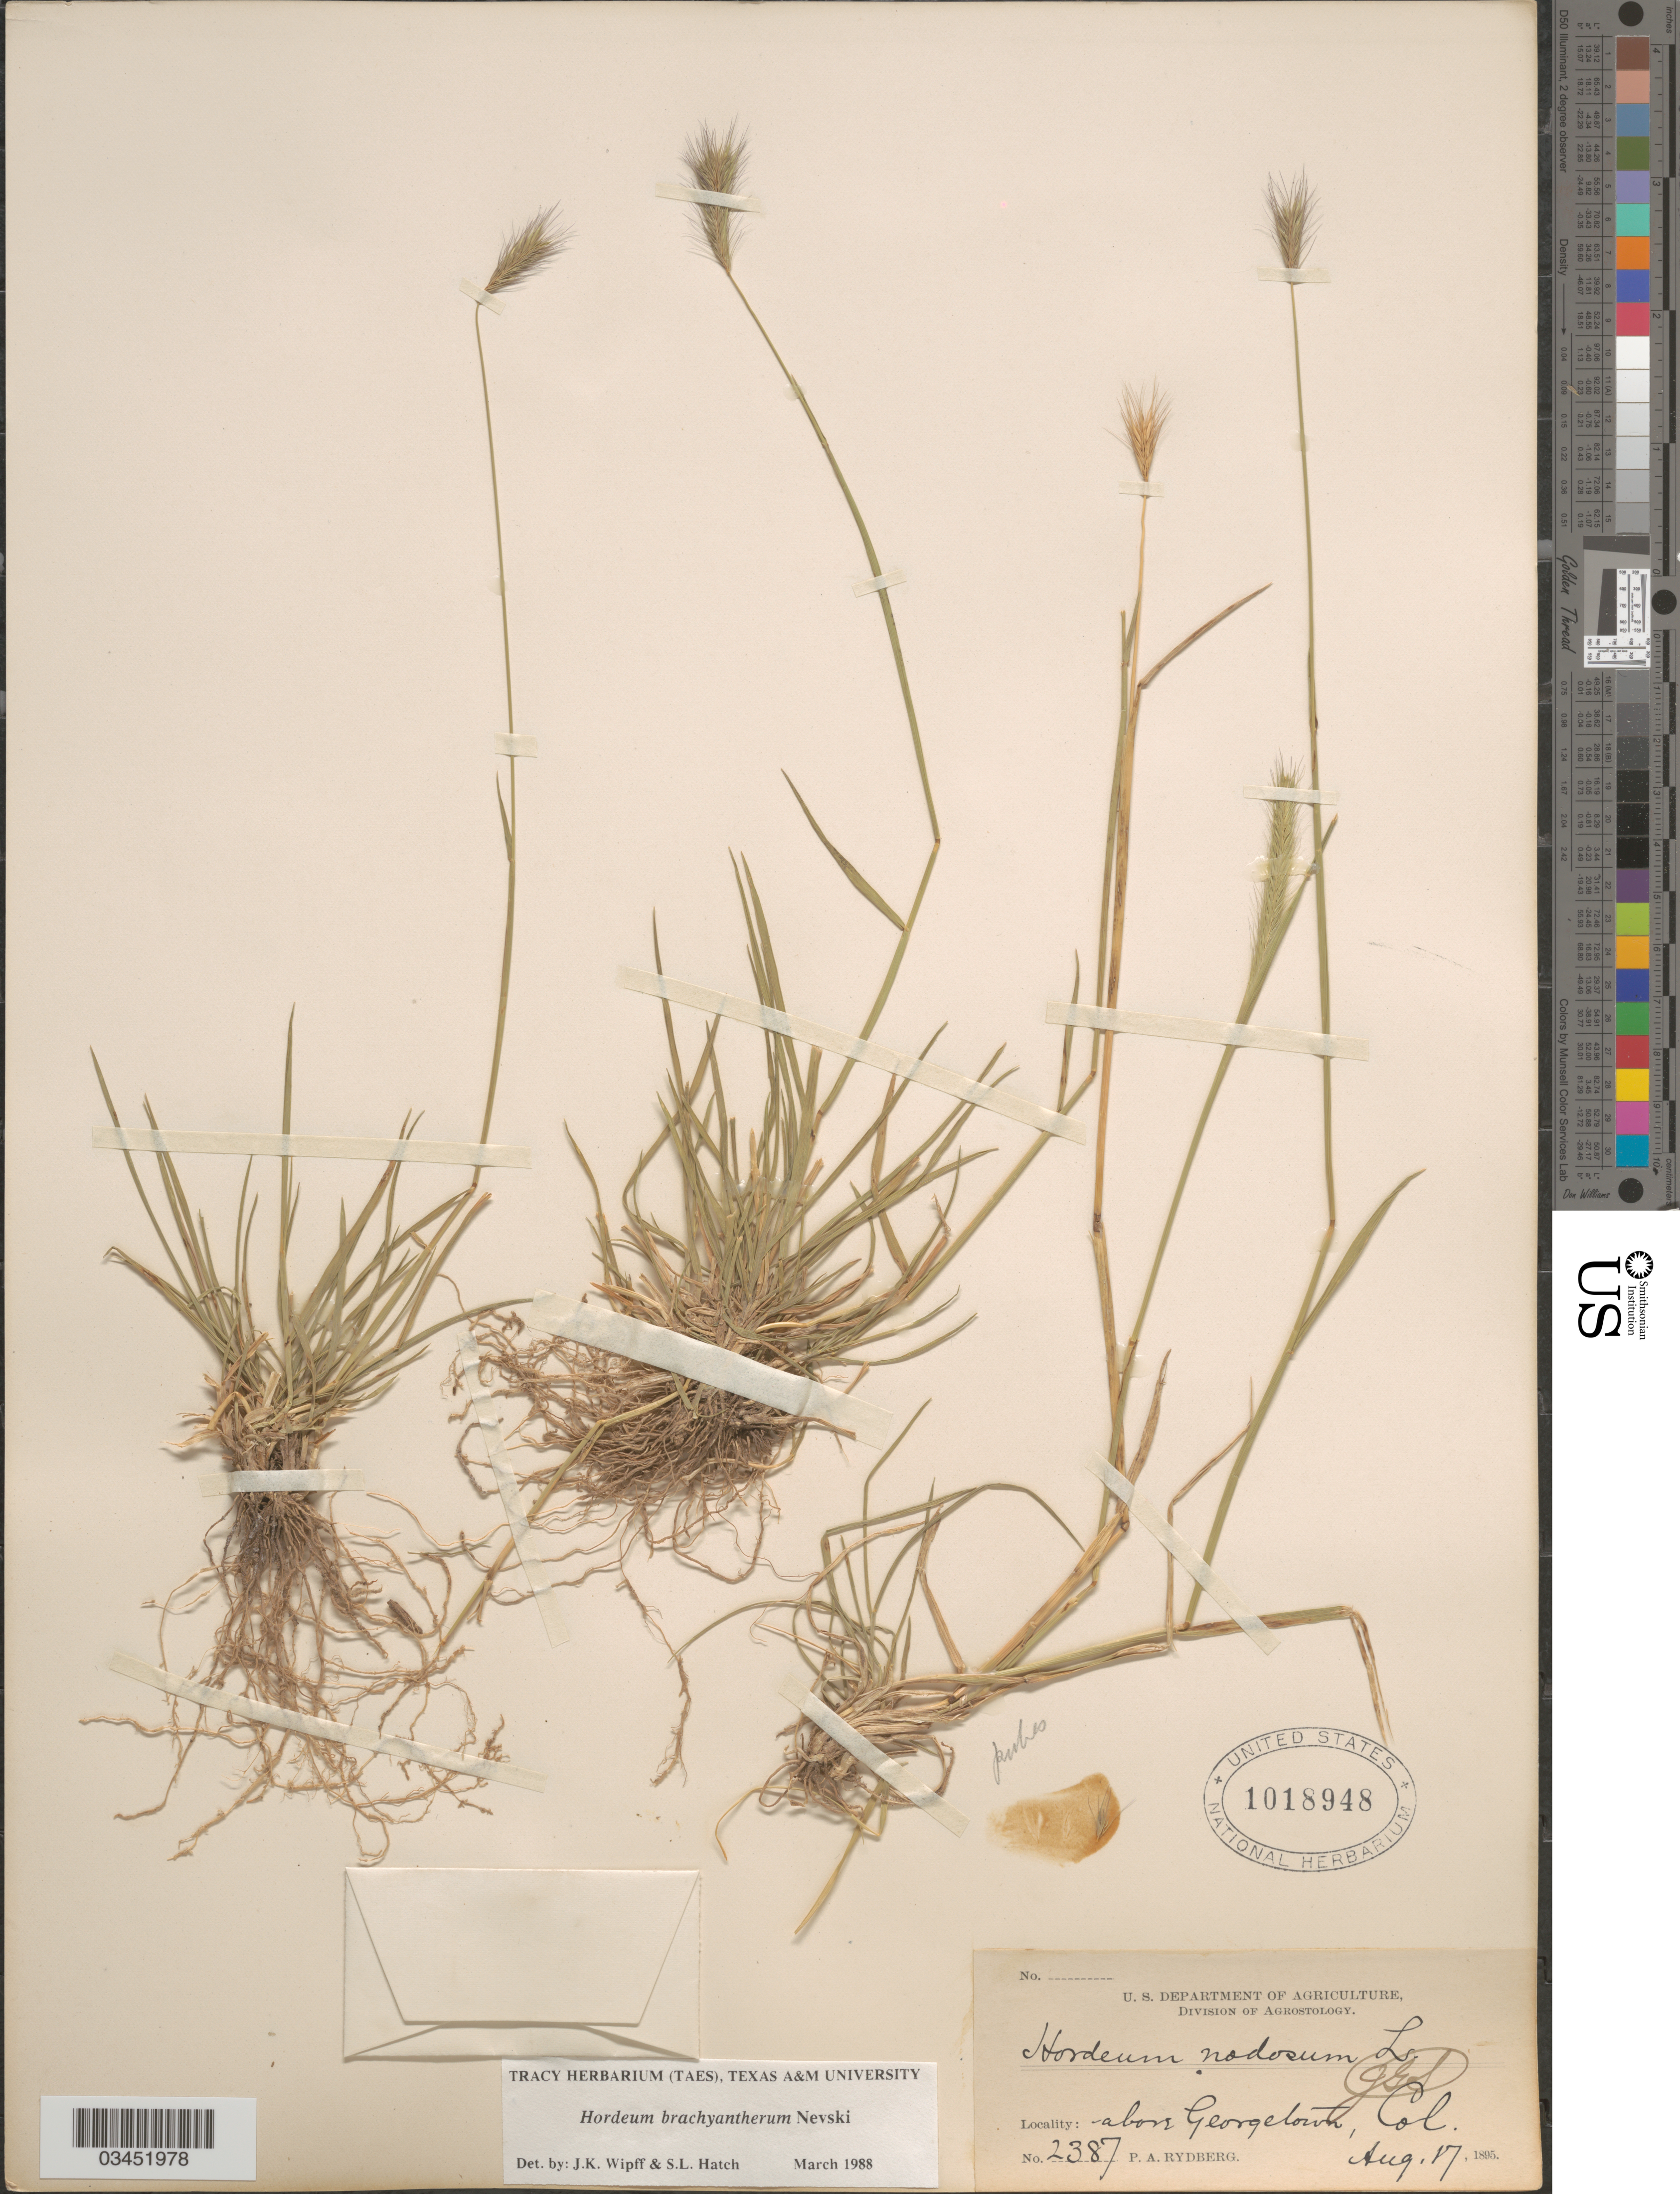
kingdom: Plantae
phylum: Tracheophyta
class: Liliopsida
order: Poales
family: Poaceae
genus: Hordeum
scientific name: Hordeum brachyantherum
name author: Nevski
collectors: P. A. Rydberg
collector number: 2387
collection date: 1895-08-17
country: United States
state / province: Colorado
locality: Above Georgetown.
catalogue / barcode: US 1018948